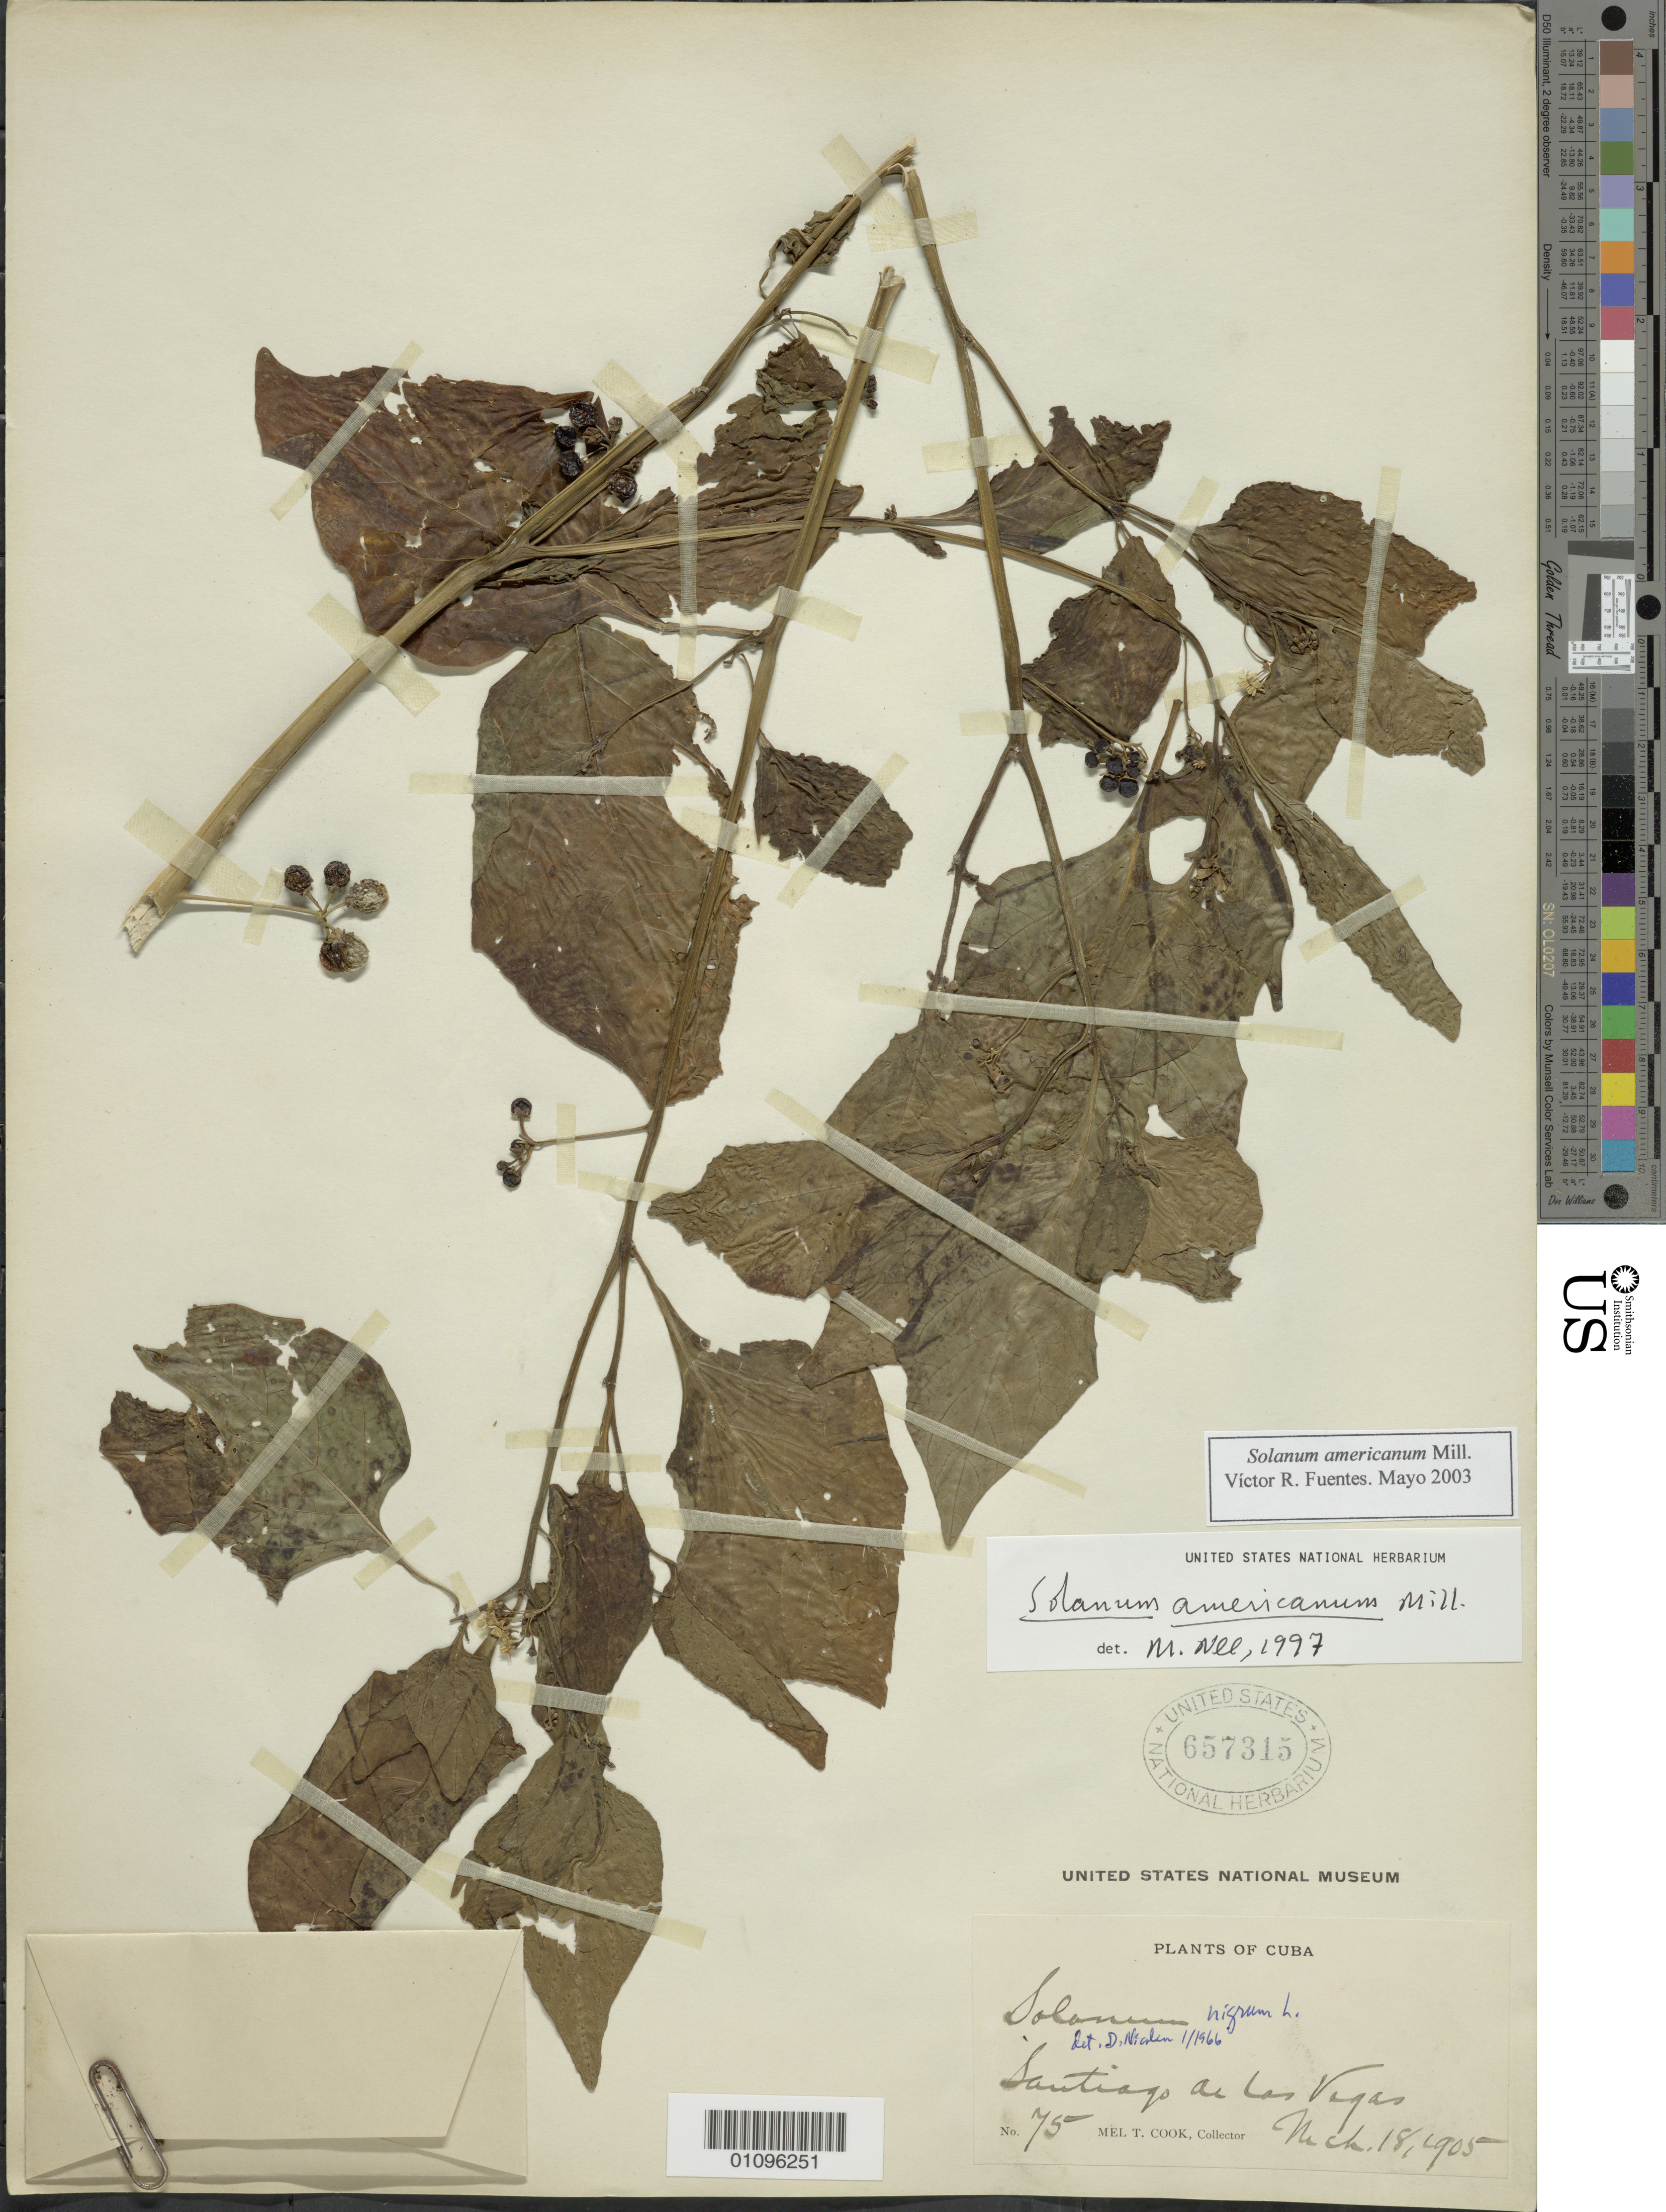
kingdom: Plantae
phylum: Tracheophyta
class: Magnoliopsida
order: Solanales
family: Solanaceae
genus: Solanum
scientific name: Solanum americanum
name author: Mill.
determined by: Fuentes, V. R.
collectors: M. T. Cook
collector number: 75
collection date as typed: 18 Mar 1905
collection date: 1905-03-18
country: Cuba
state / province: La Habana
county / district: Municipio Boyeros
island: Cuba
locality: Santiago de Las Vegas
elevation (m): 97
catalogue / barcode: US 657315